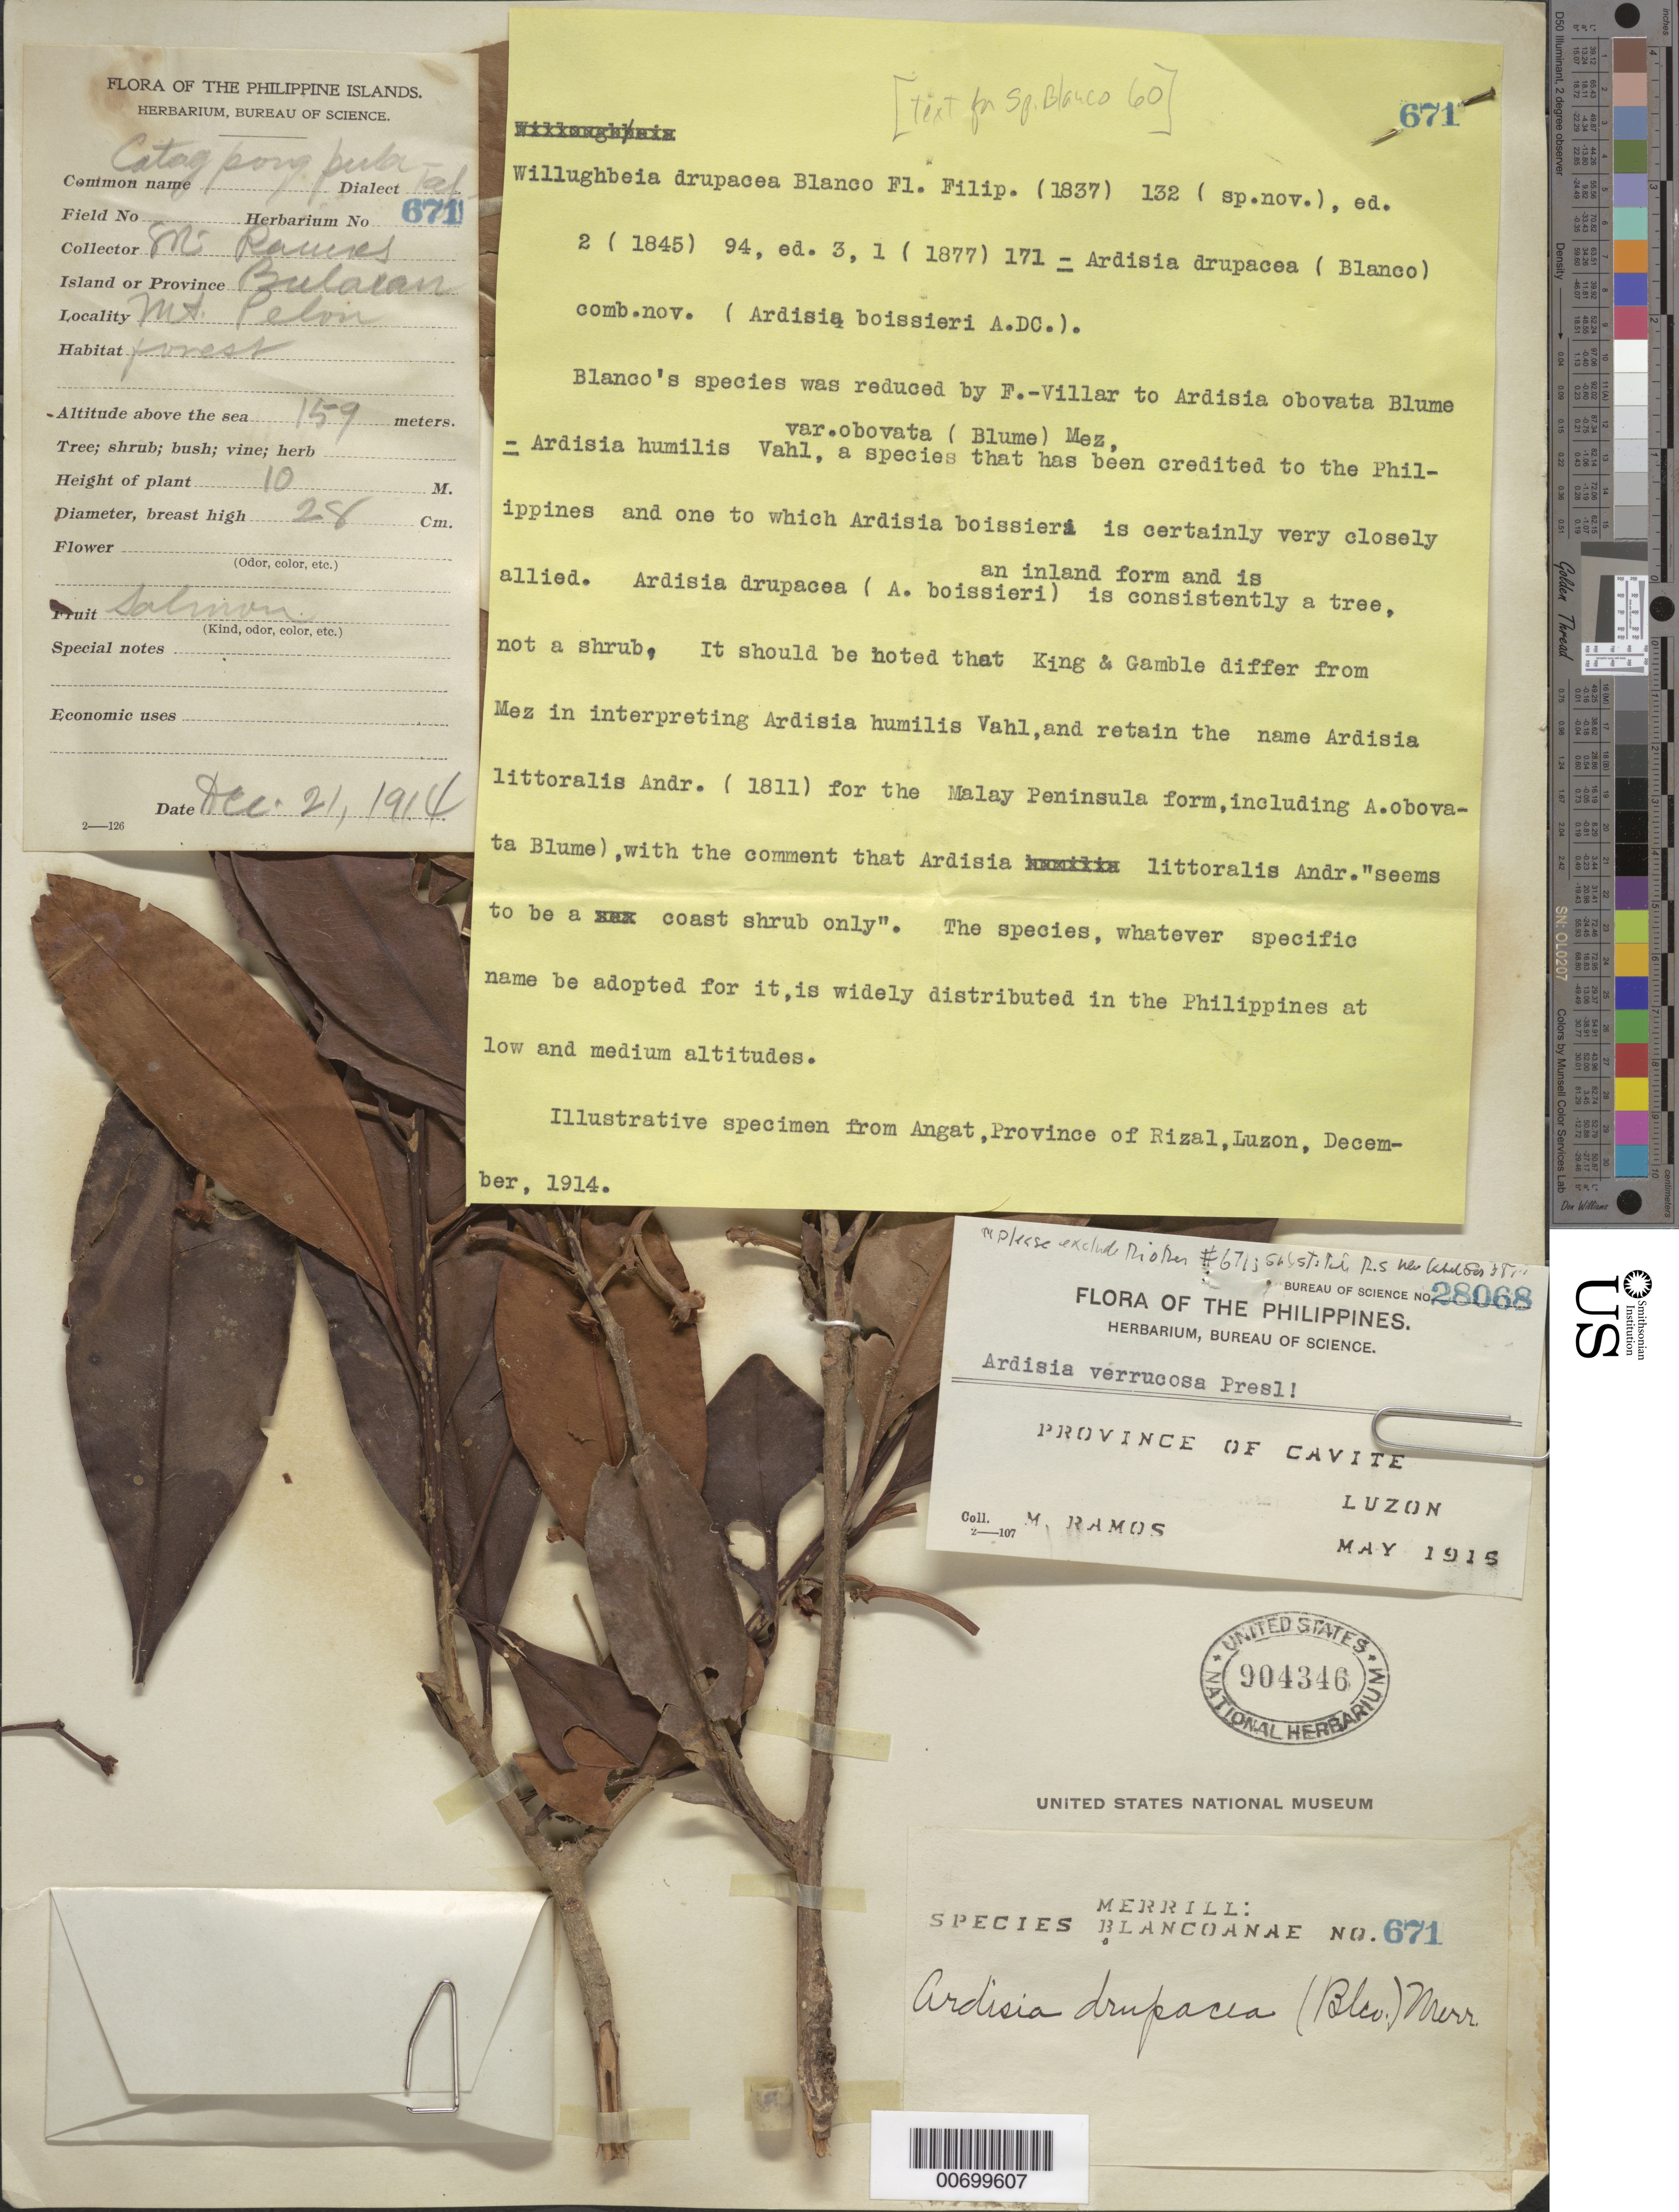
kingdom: Plantae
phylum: Tracheophyta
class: Magnoliopsida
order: Ericales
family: Primulaceae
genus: Ardisia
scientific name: Ardisia verrucosa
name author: C. Presl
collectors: M. Ramos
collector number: Sp. Blancoan. 0671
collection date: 1914-12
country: Philippines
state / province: Central Luzon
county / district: Bulacan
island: Luzon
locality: Mt. Pelon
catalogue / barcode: US 904346